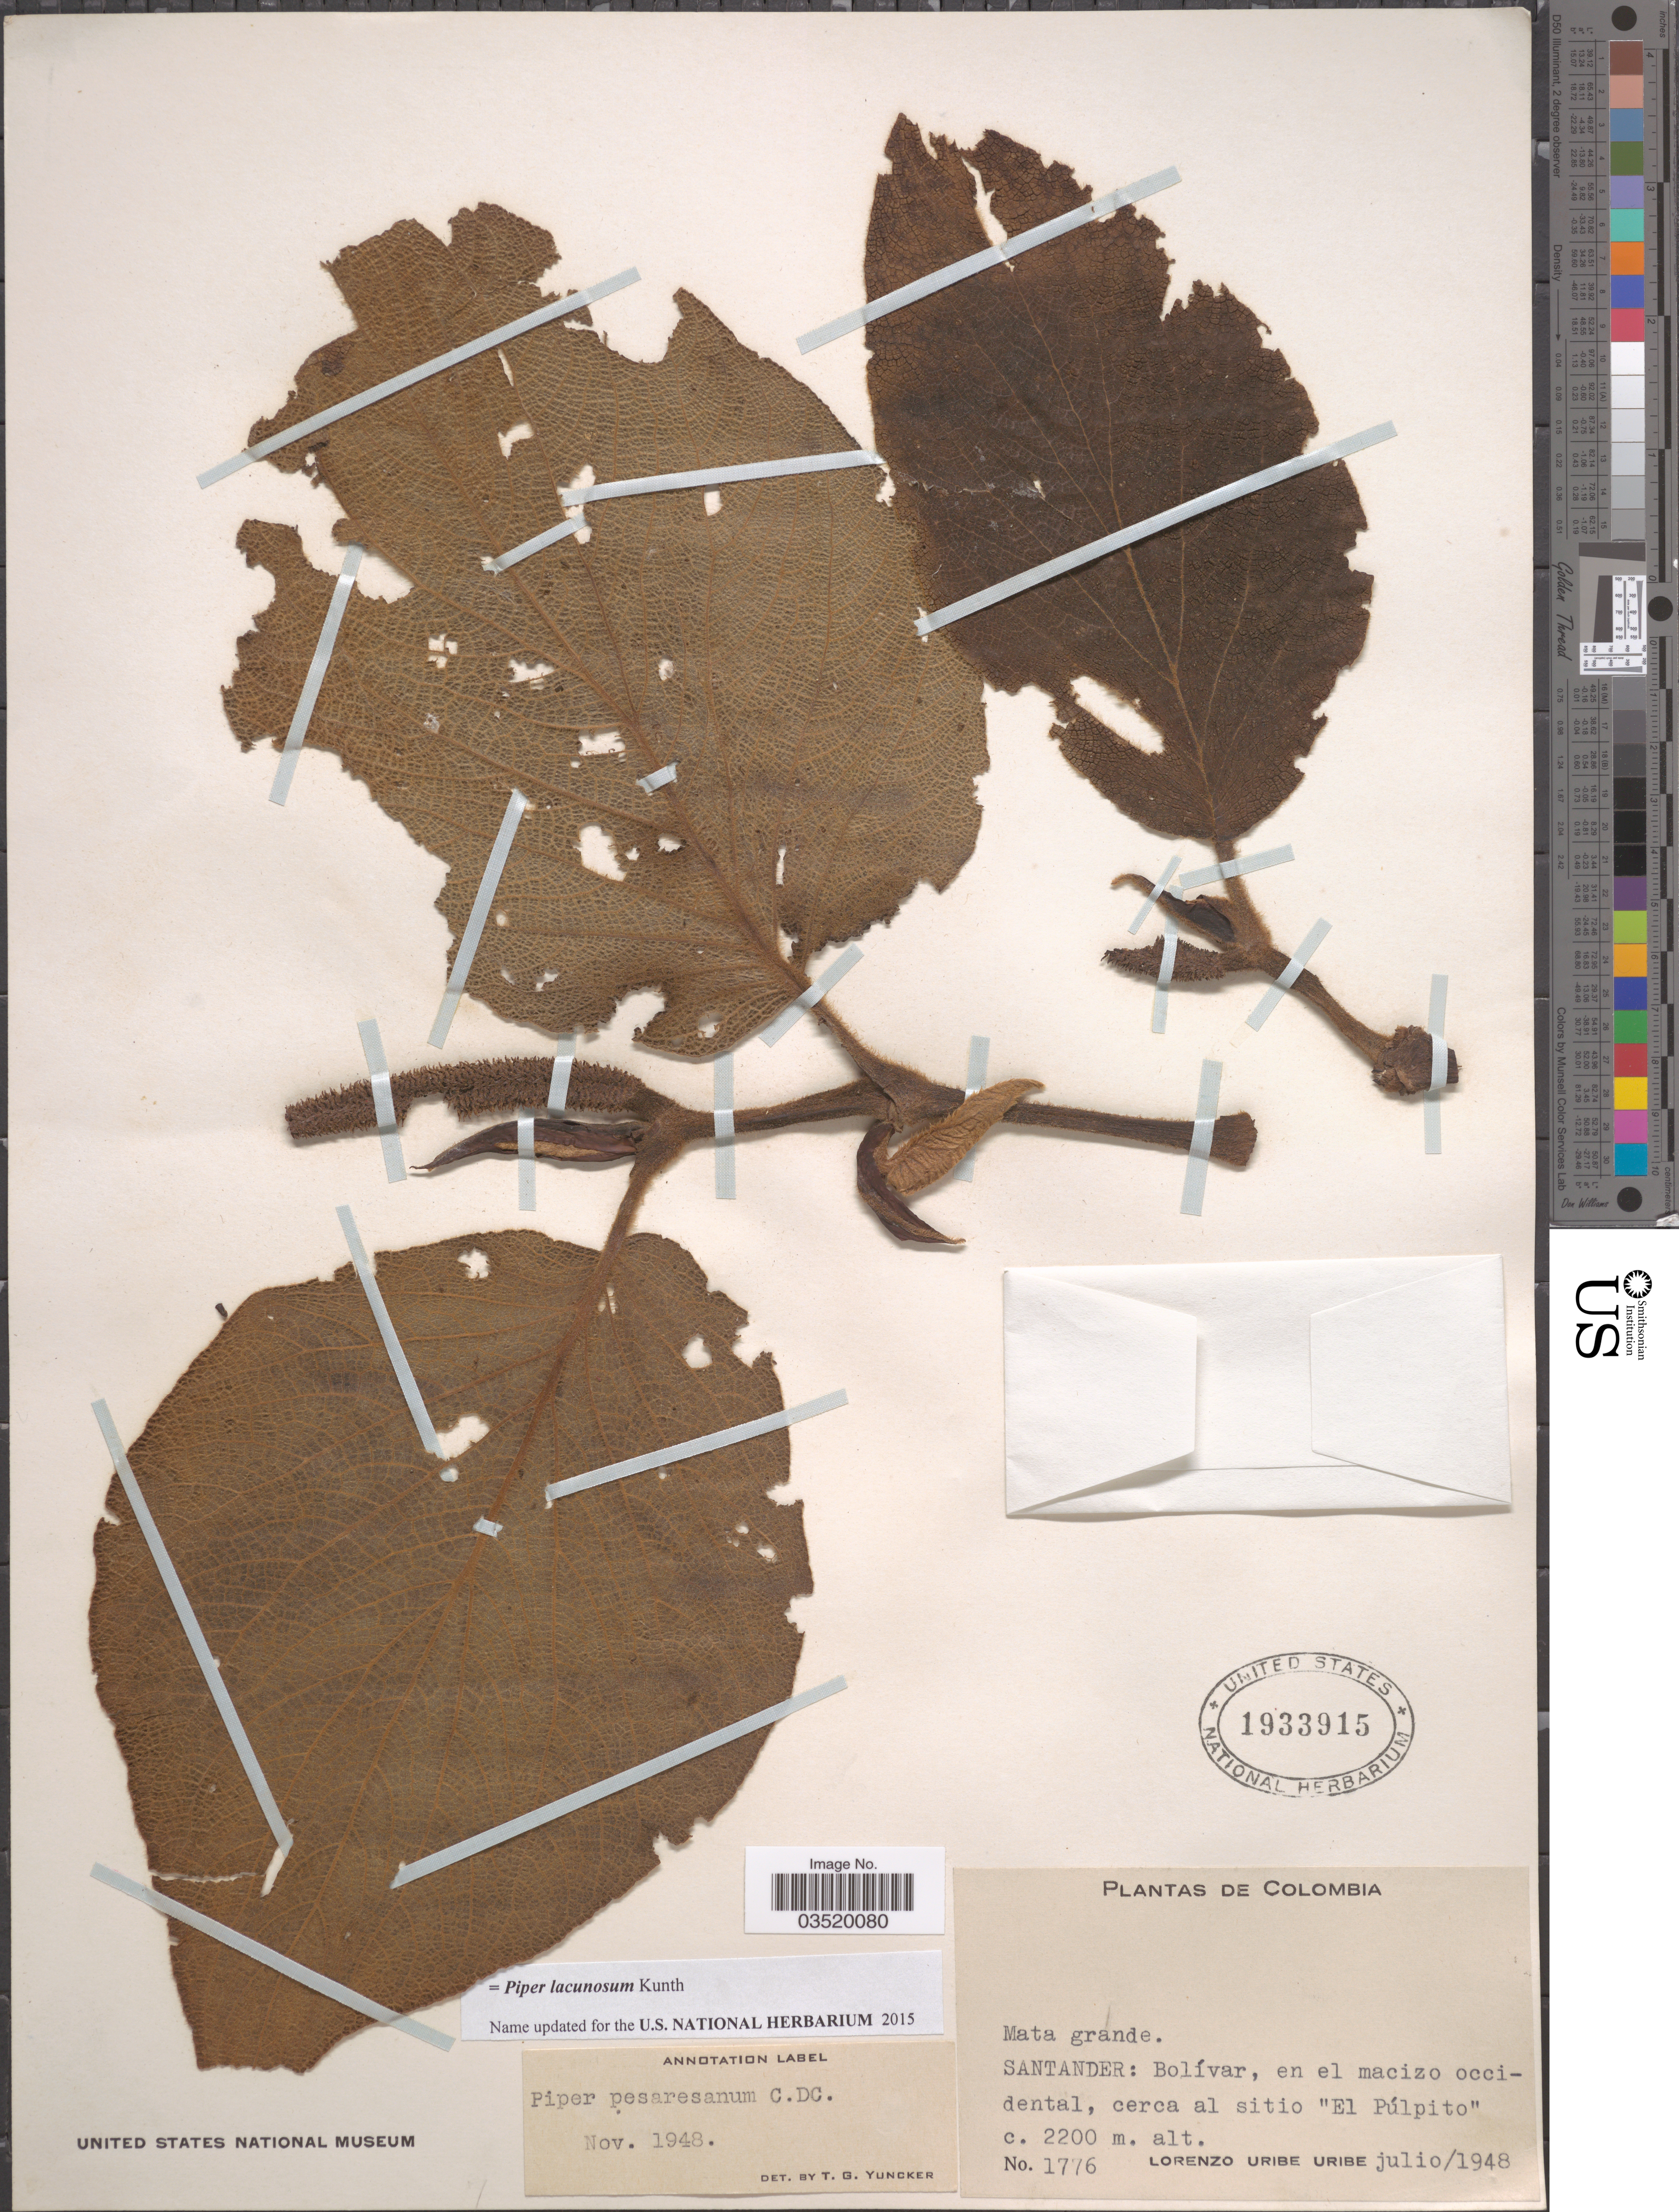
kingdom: Plantae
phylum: Tracheophyta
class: Magnoliopsida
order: Piperales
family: Piperaceae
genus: Piper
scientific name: Piper lacunosum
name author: Kunth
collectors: L. Uribe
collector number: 1776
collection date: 1948-07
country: Colombia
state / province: Santander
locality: Mata grande. Bolívar, en el macizo occidental, cerca al sitio "El Púlpito".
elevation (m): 2200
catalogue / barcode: US 1933915